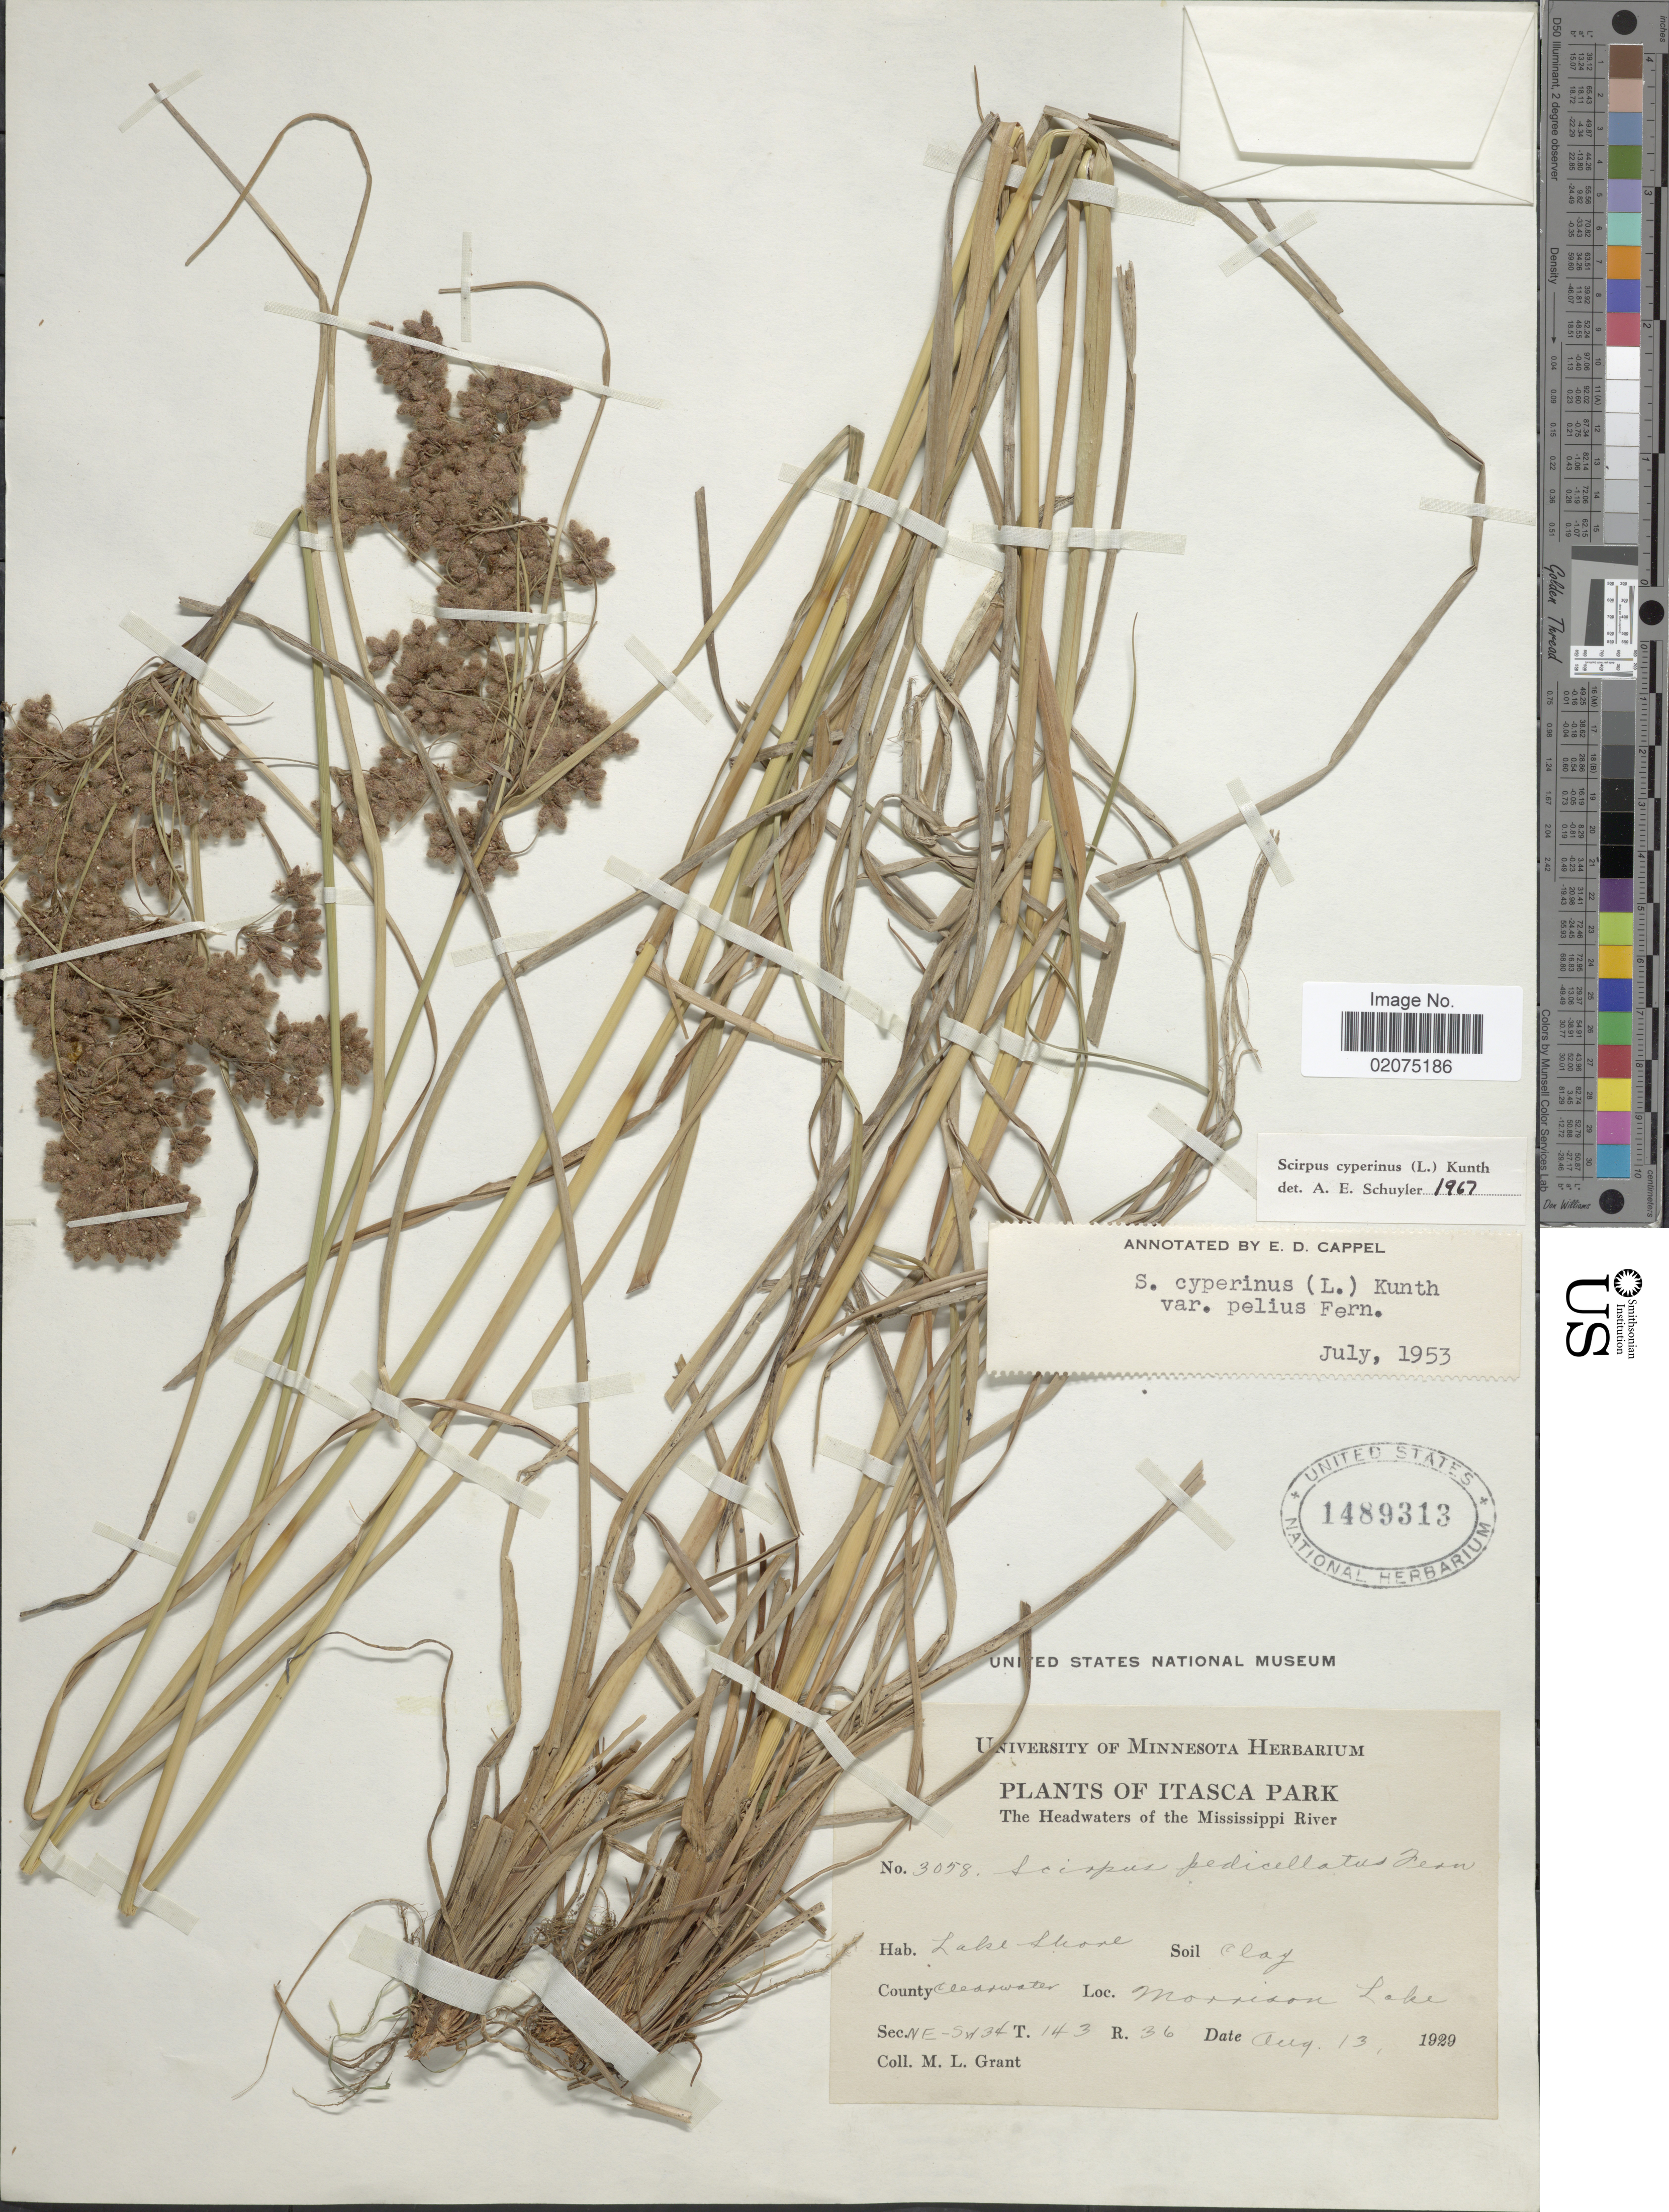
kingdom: Plantae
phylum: Tracheophyta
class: Liliopsida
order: Poales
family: Cyperaceae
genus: Scirpus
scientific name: Scirpus cyperinus (L.) Kunth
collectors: M. L. Grant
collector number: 3058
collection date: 1929-08-13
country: United States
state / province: Minnesota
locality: Itasca Park, Headwaters of the Mississippi River, Lake Shore, County Clearwater, Morrison Lake, NE-SW34, T143, R36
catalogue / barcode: US 1489313